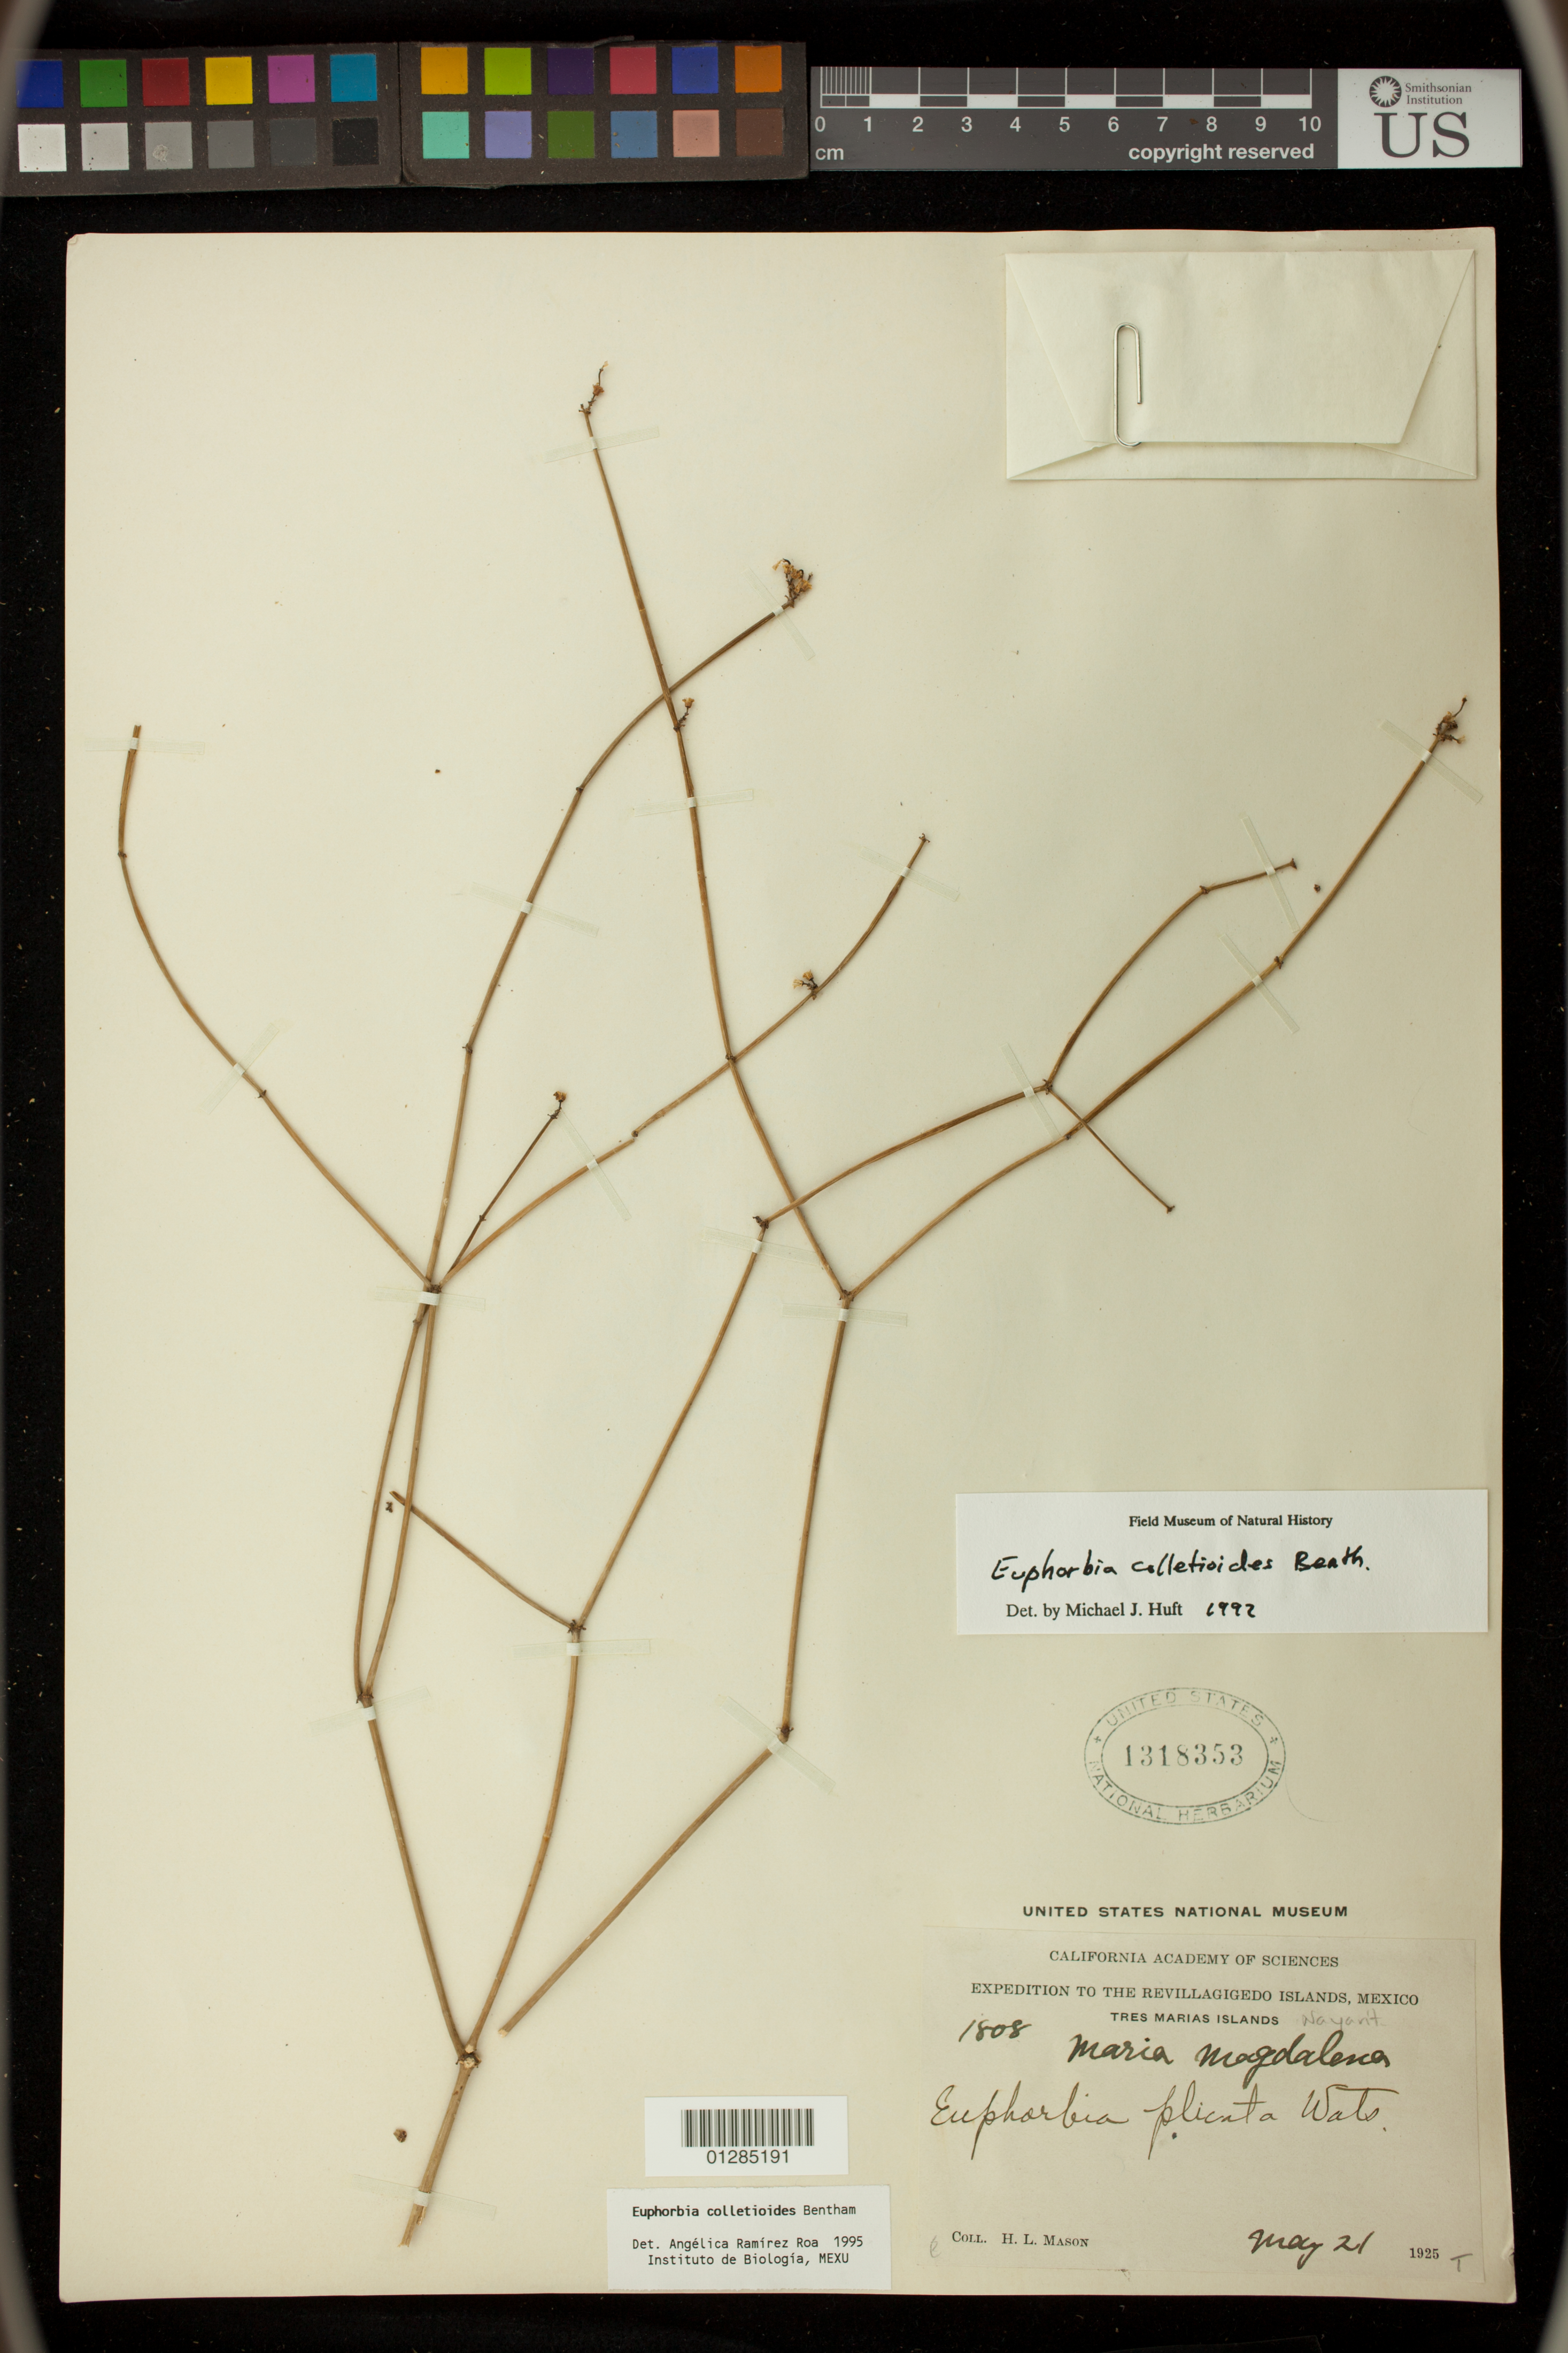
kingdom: Plantae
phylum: Tracheophyta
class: Magnoliopsida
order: Malpighiales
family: Euphorbiaceae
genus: Euphorbia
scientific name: Euphorbia colletioides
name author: Benth.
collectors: H. L. Mason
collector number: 1808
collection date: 1925-05-21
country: Mexico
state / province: Nayarit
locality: Maria Magdalena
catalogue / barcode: US 1318353